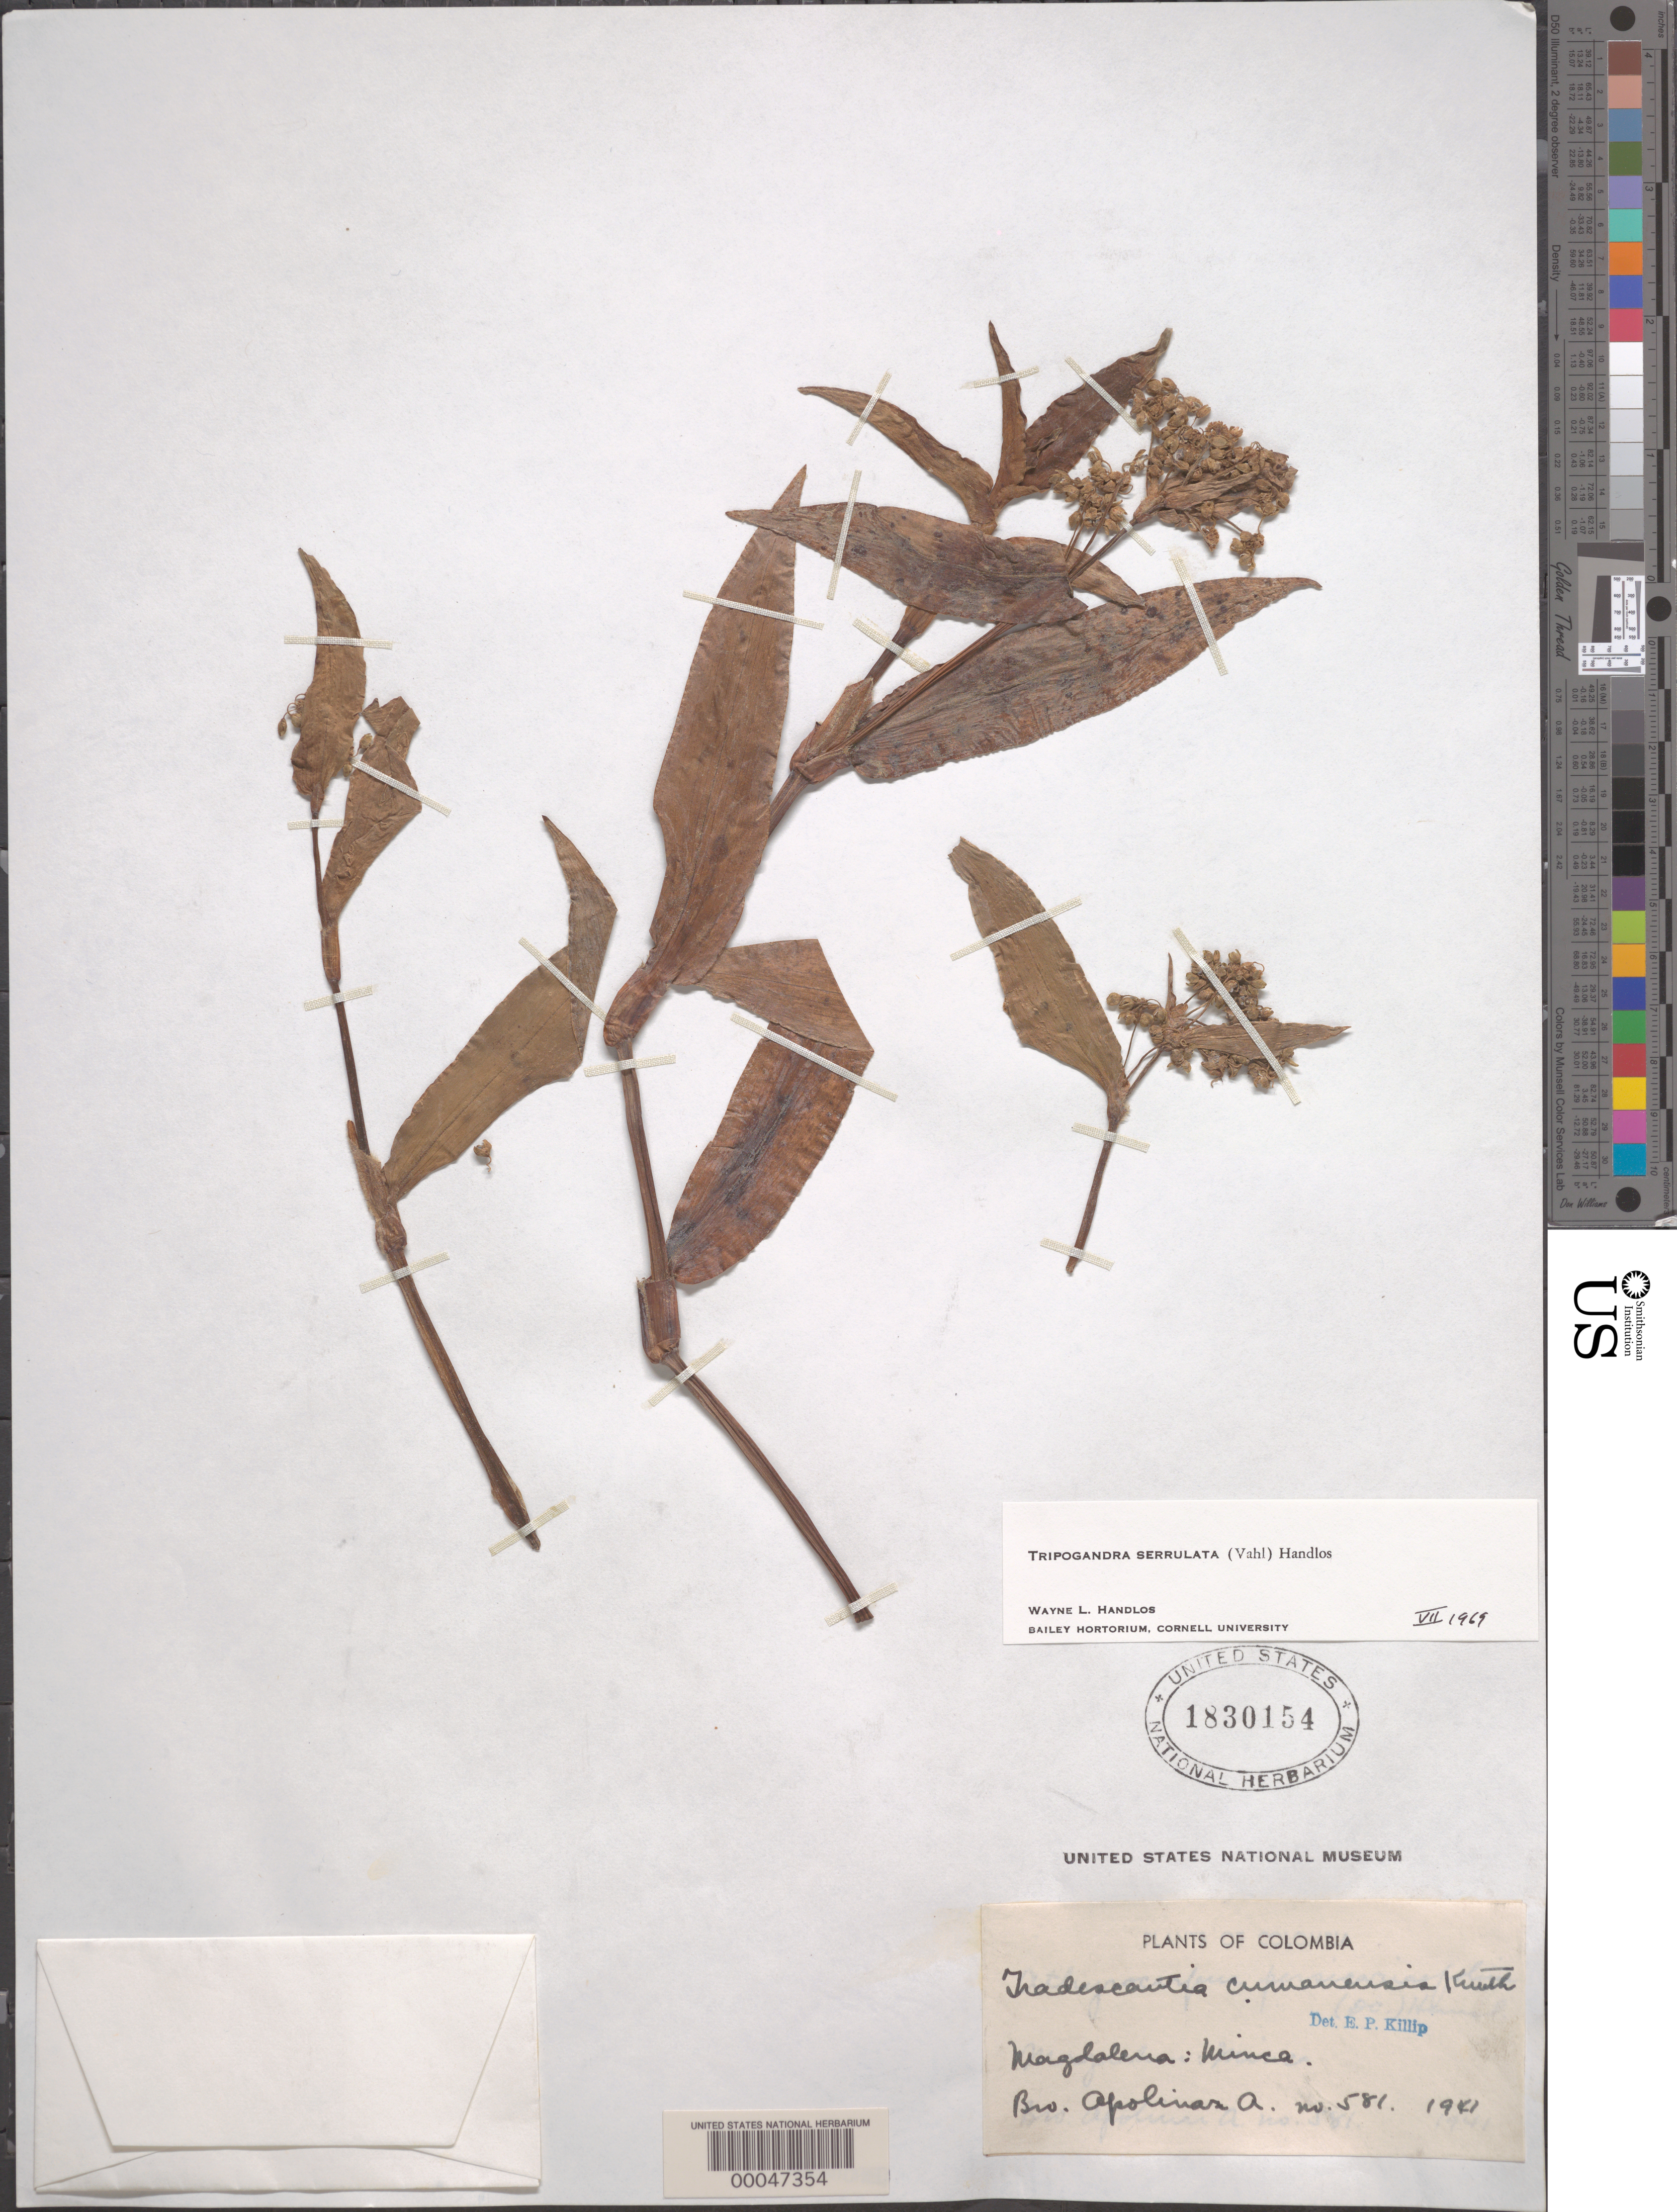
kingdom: Plantae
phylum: Tracheophyta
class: Liliopsida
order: Commelinales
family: Commelinaceae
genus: Tripogandra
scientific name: Tripogandra serrulata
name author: (Vahl) Handlos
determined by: Handlos, W. L.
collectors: B. Apollinar Angel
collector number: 581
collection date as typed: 1941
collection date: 1941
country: Colombia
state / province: Magdalena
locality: Minca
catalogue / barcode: US 1830154